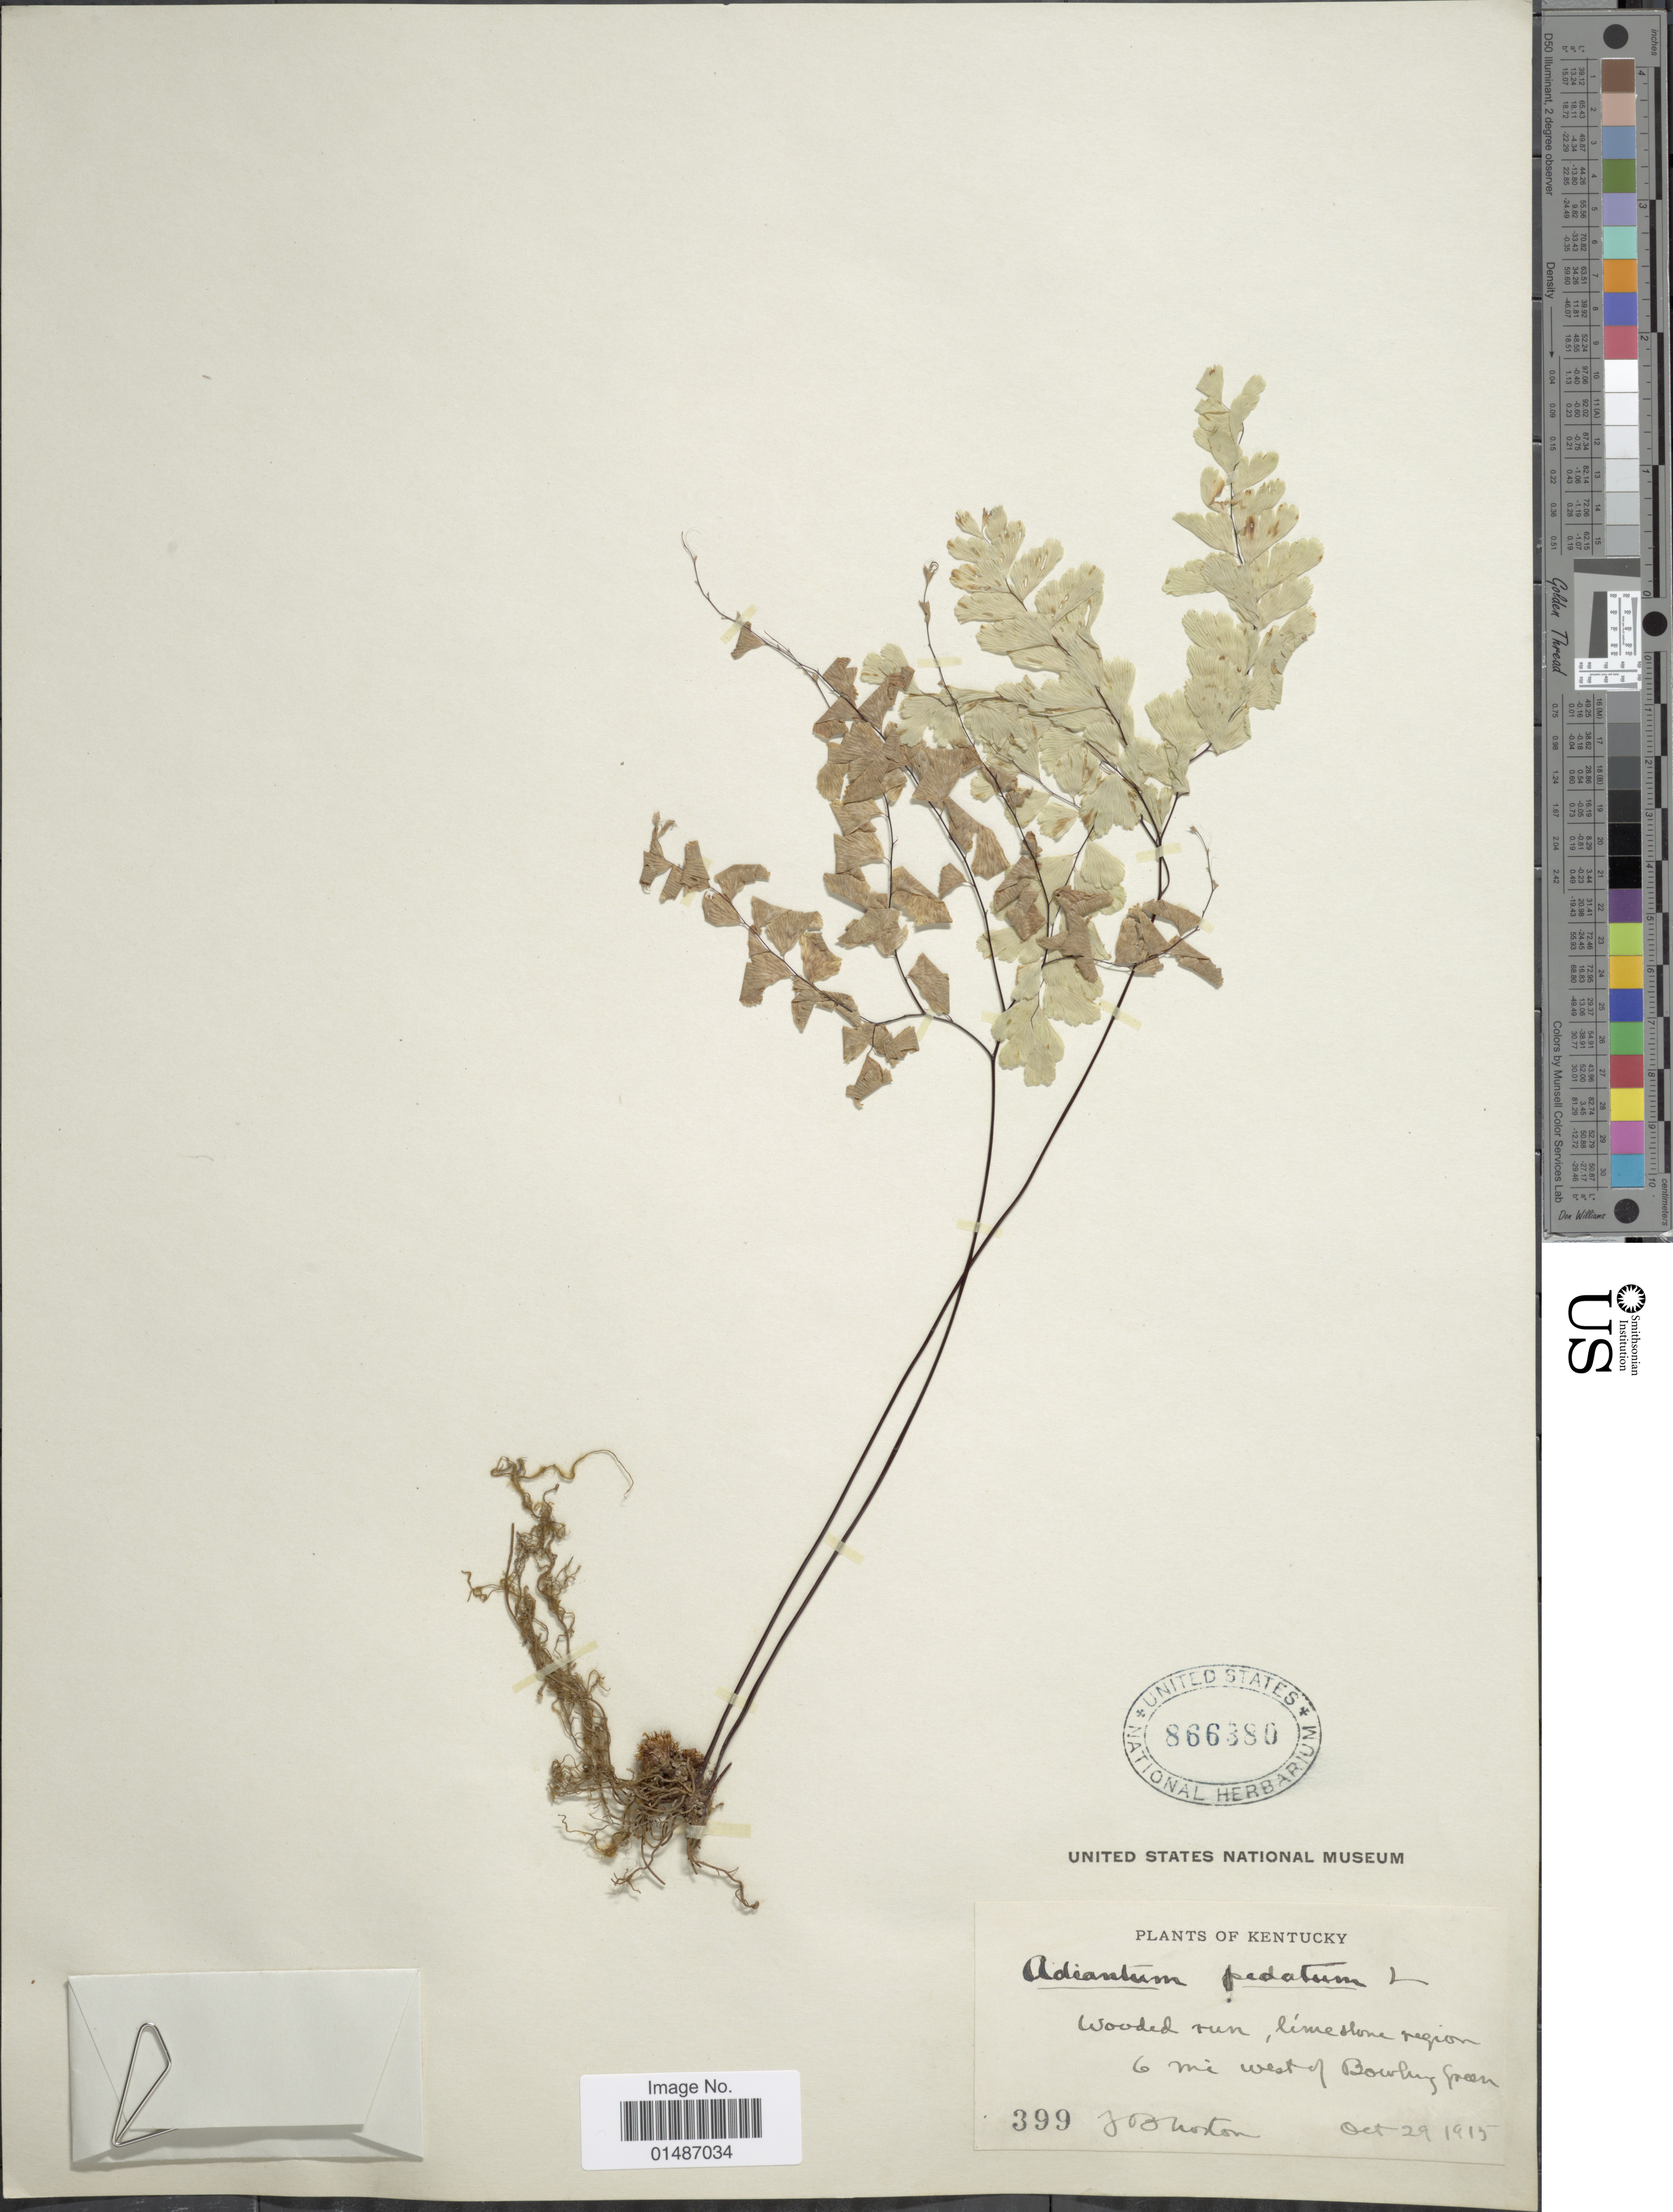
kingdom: Plantae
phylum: Tracheophyta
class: Polypodiopsida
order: Polypodiales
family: Pteridaceae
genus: Adiantum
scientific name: Adiantum pedatum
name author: L.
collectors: J. B. Norton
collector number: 399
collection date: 1915-10-29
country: United States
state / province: Kentucky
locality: Wooded run, limestone region 6 mi west of Bowling Green.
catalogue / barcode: US 866380